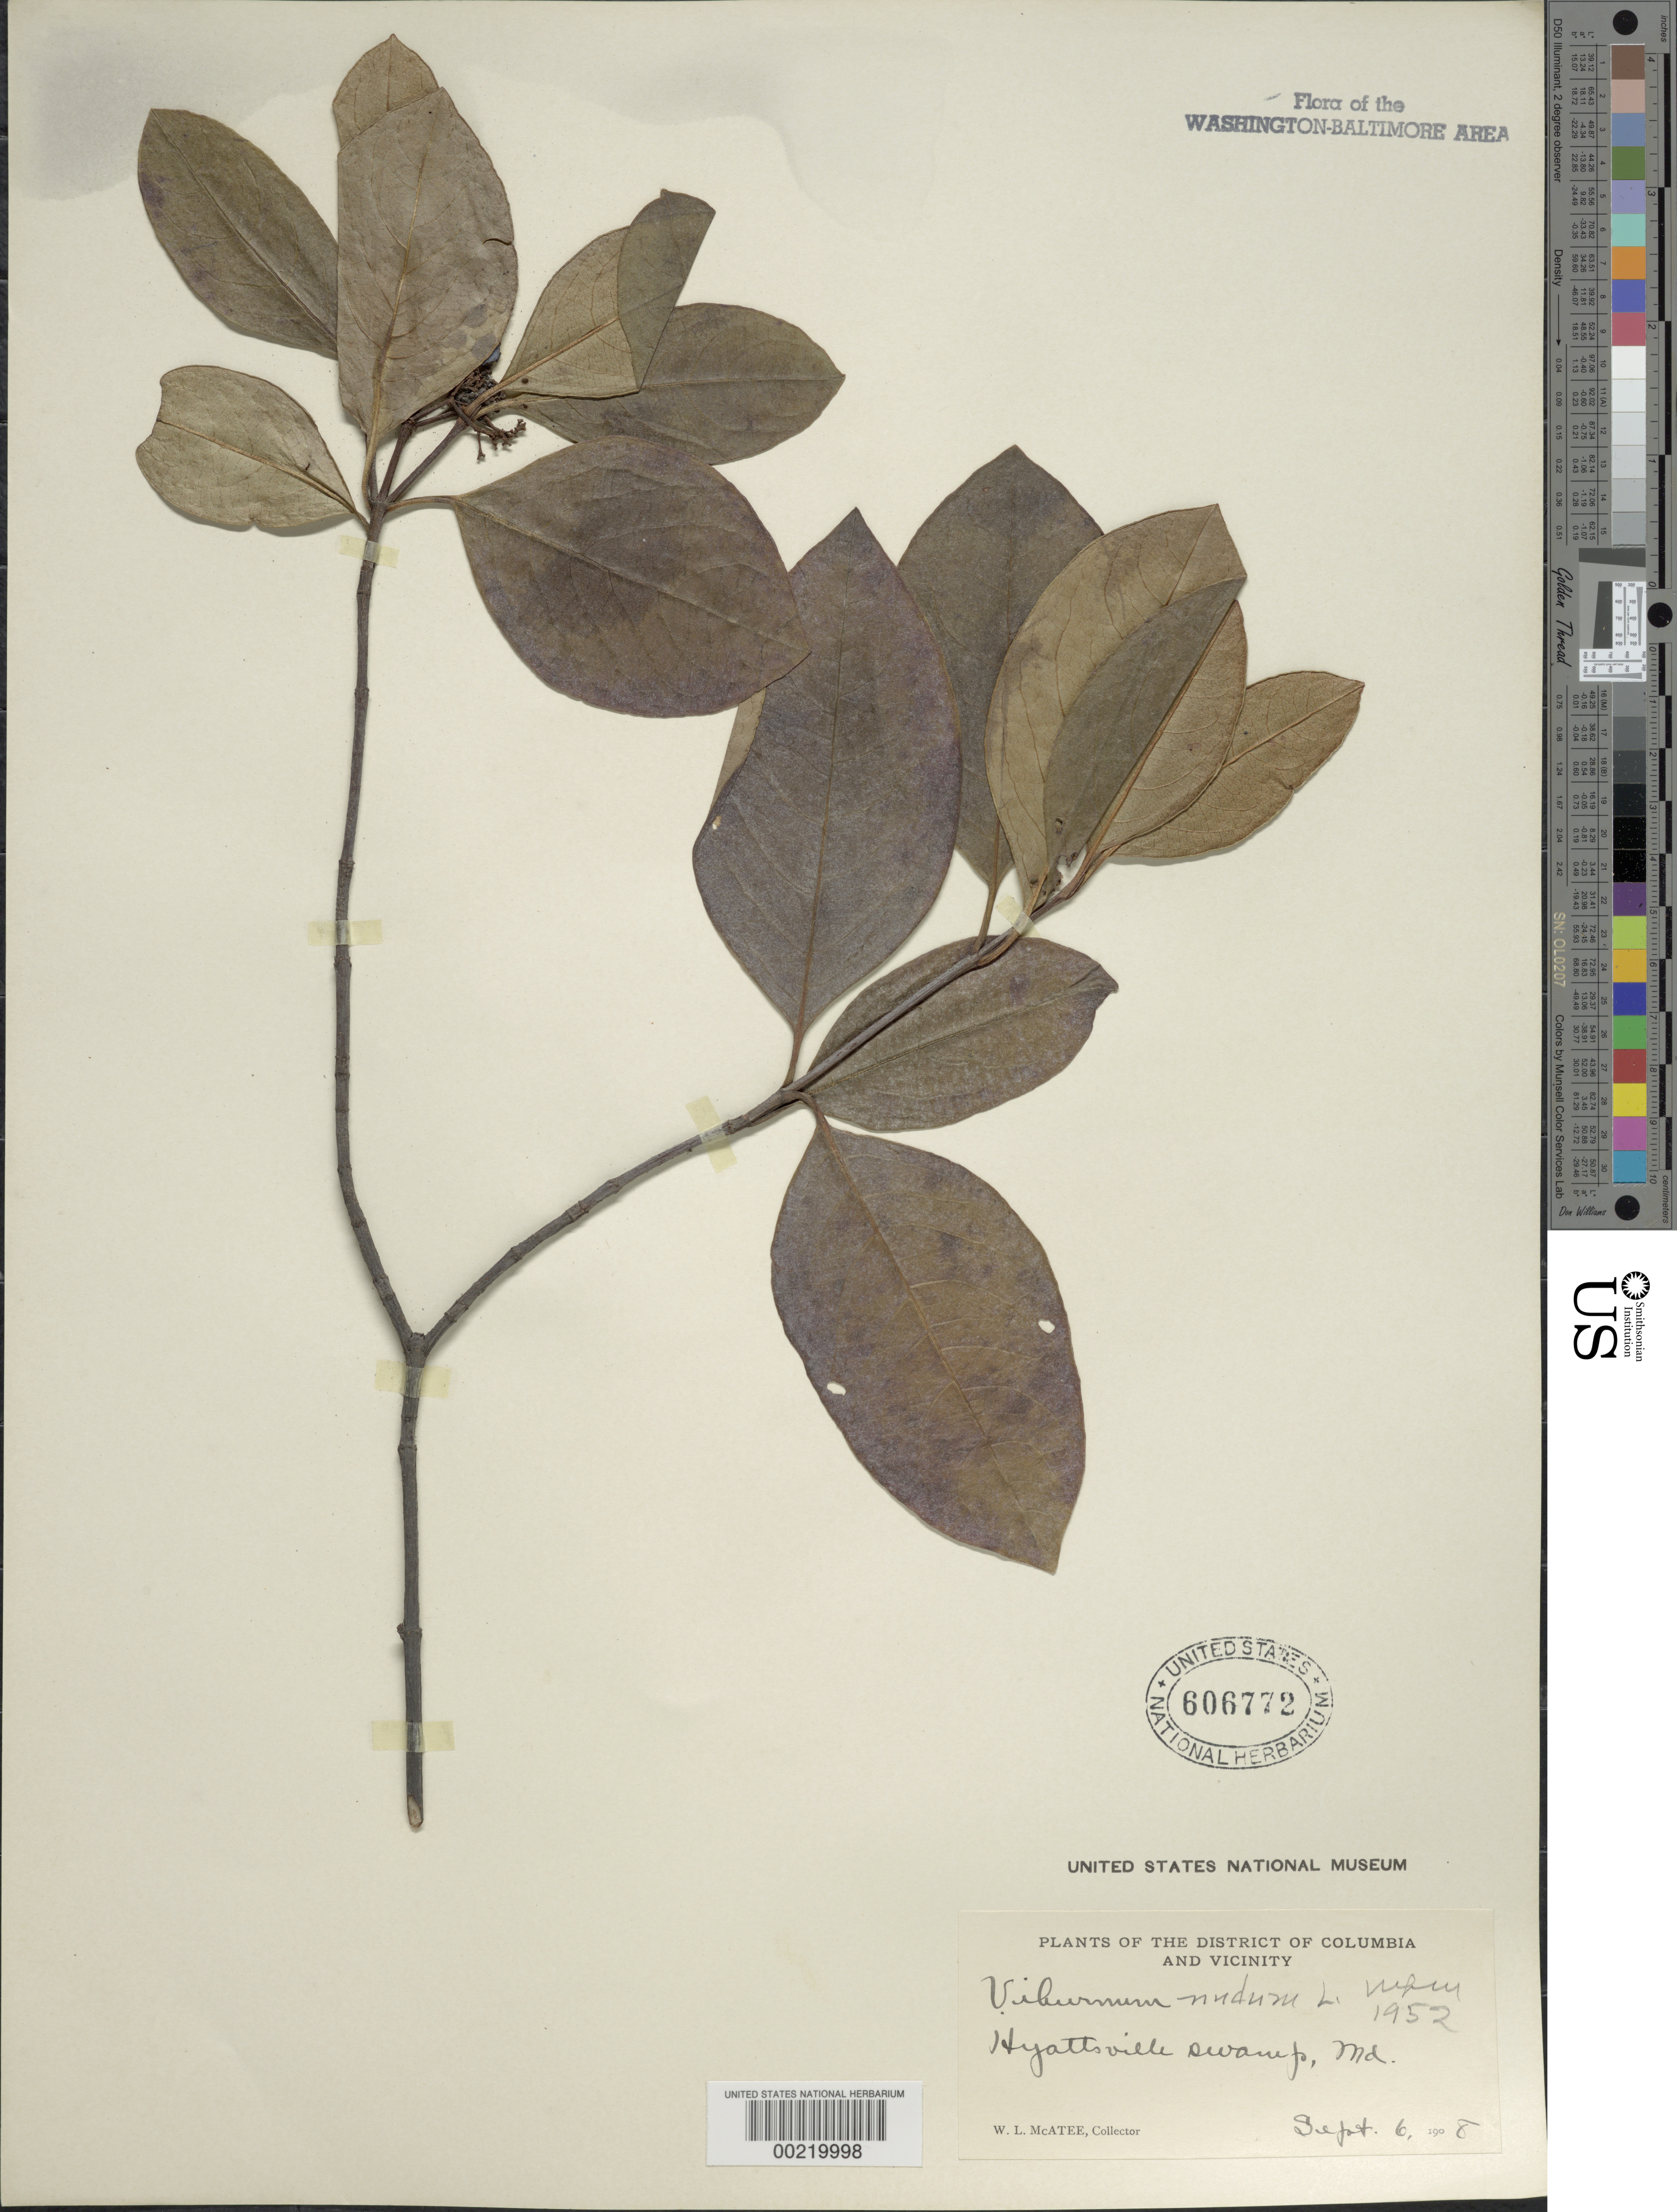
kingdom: Plantae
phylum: Tracheophyta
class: Magnoliopsida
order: Dipsacales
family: Viburnaceae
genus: Viburnum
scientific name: Viburnum nudum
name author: L.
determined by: McAtee, W. L.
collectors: W. McAtee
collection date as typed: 06 Sep 1908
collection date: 1908-09-06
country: United States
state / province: Maryland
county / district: Prince George's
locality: Hyattsville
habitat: Swamp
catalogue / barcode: US 606772